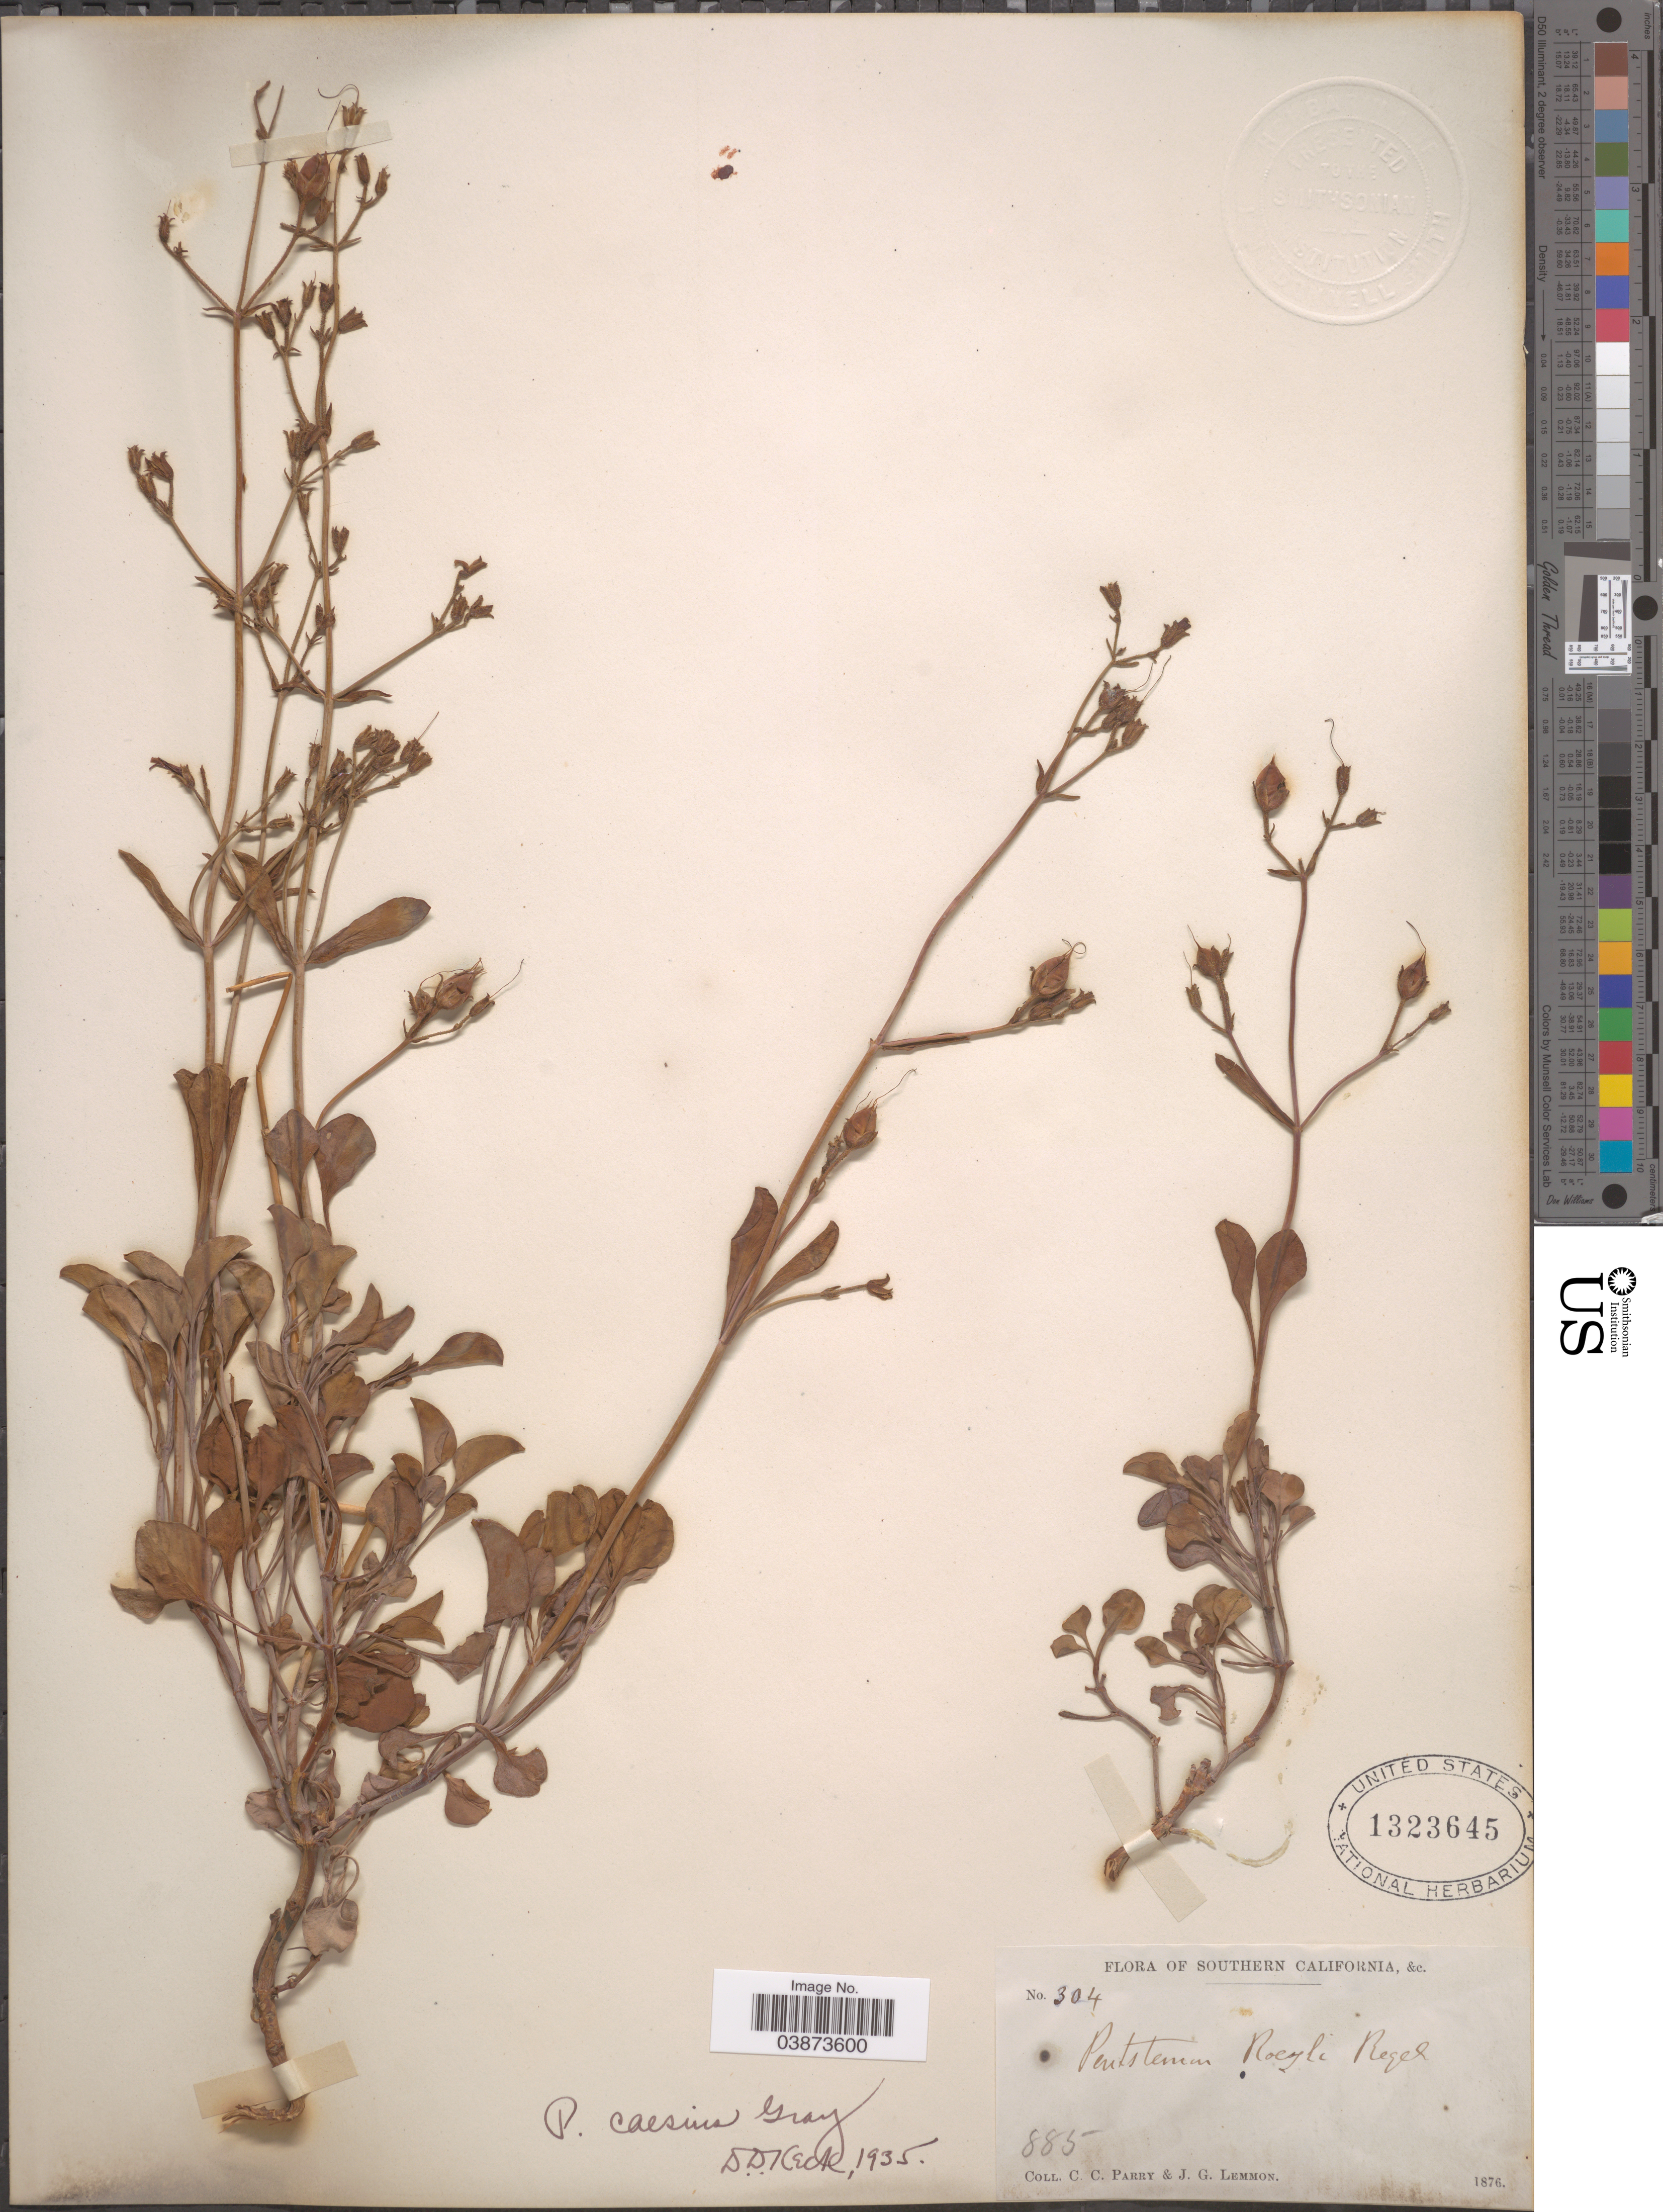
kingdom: Plantae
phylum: Tracheophyta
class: Magnoliopsida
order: Lamiales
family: Plantaginaceae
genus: Penstemon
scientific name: Penstemon caesius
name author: A. Gray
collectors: C. C. Parry & J. Lemmon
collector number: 304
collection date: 1876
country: United States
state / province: California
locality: Southern California.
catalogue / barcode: US 1323645